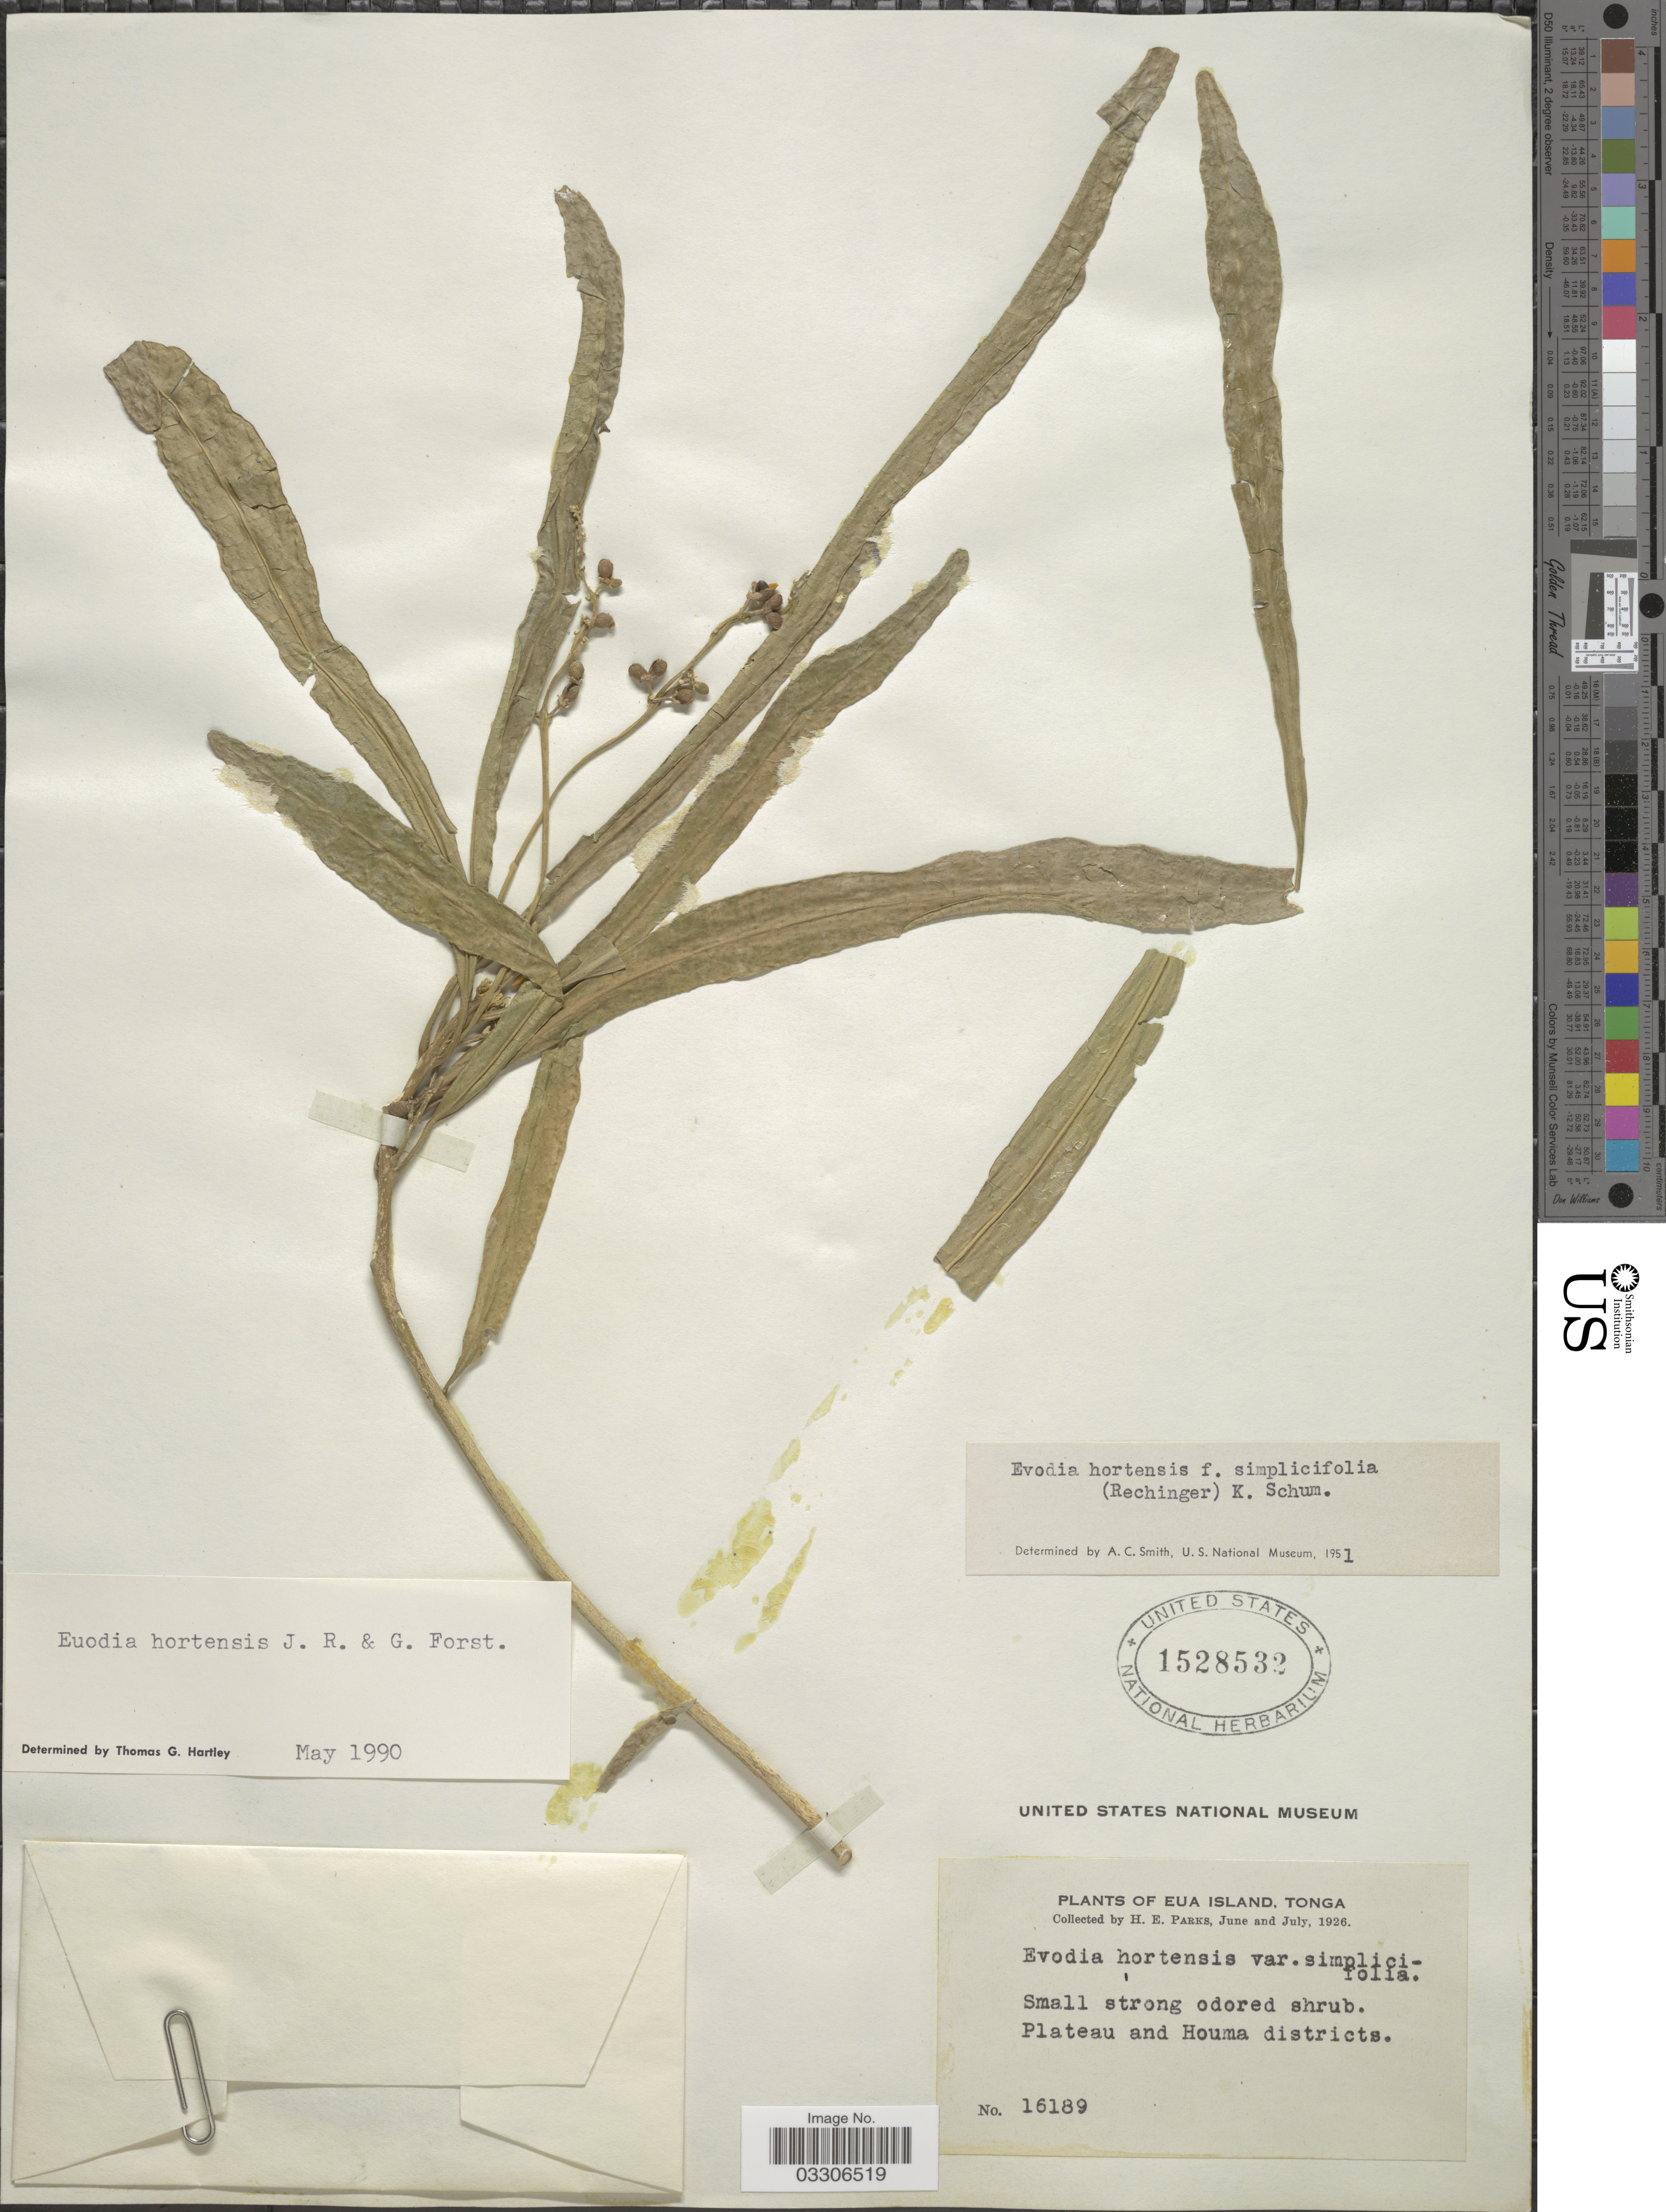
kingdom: Plantae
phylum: Tracheophyta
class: Magnoliopsida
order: Sapindales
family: Rutaceae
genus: Euodia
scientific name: Euodia hortensis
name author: J.R. Forst. & G. Forst.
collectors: H. E. Parks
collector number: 16189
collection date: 1926-06/1926-07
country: Tonga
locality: Eau Island. Plateau and Houma district.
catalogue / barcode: US 1528532